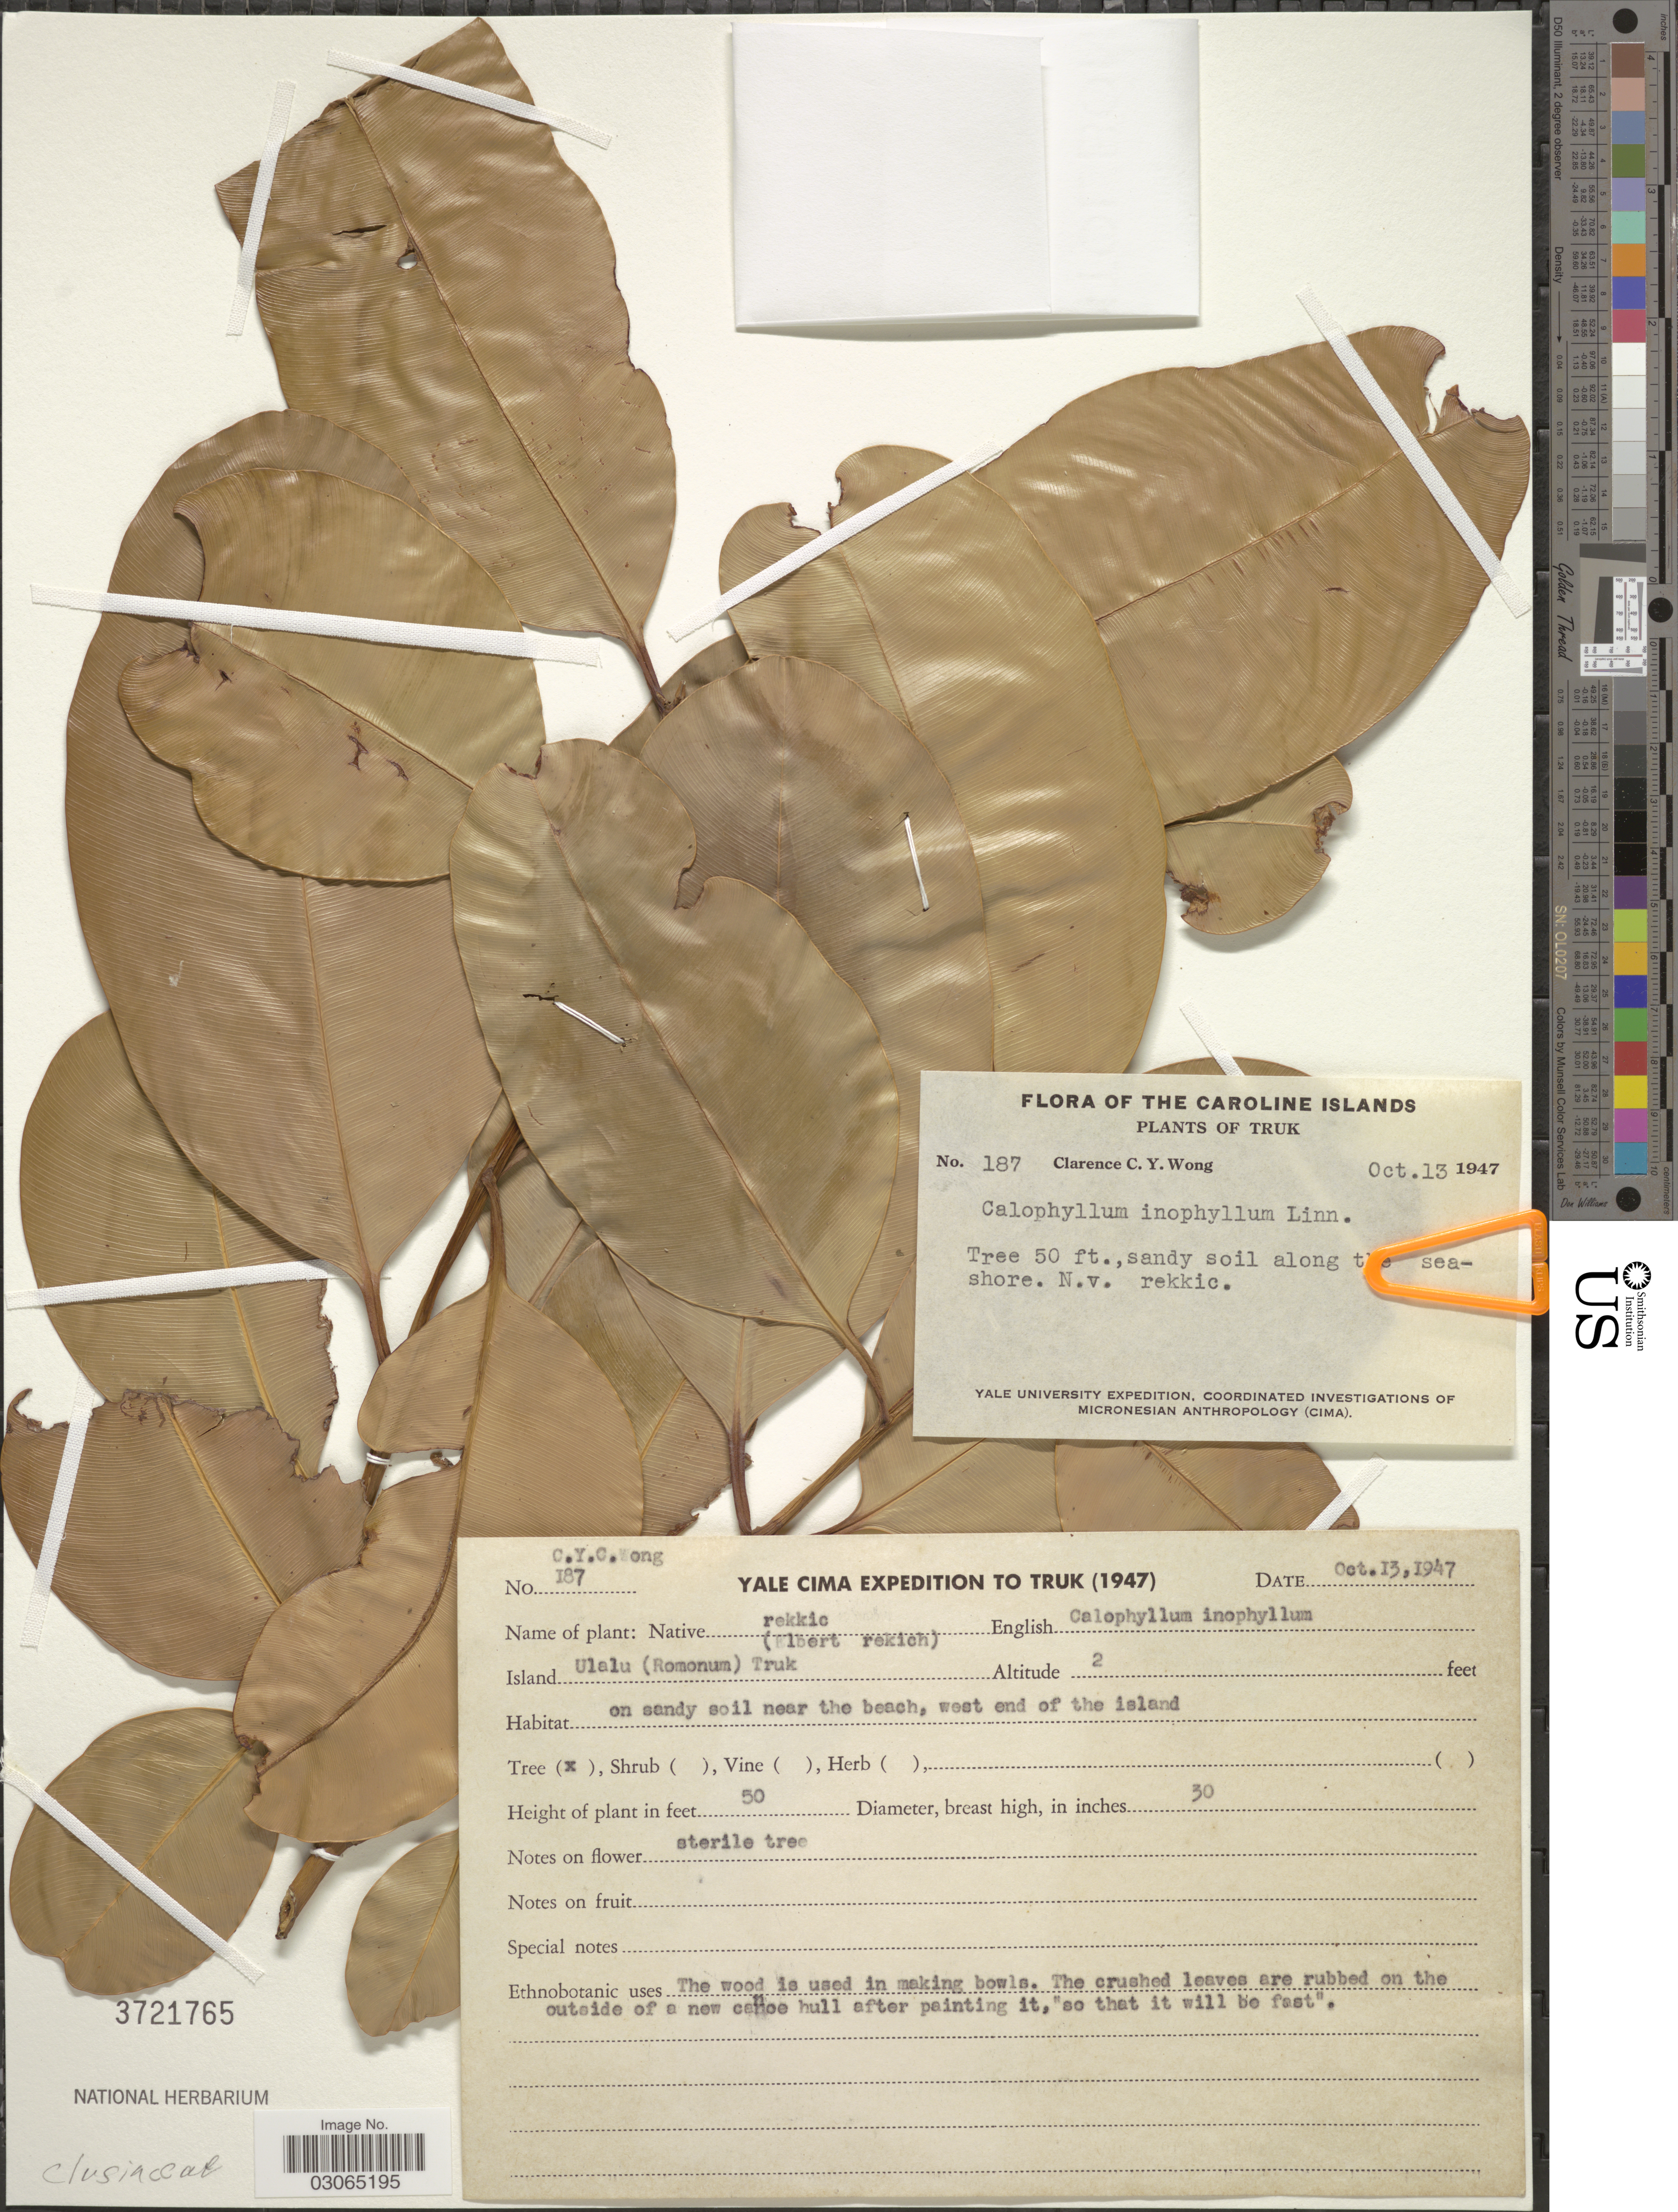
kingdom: Plantae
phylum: Tracheophyta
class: Magnoliopsida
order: Malpighiales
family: Calophyllaceae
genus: Calophyllum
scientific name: Calophyllum inophyllum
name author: L.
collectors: C. Y. C. Wong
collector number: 187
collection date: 1947-10-13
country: Micronesia, Federated States of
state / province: Truk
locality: Caroline Islands. Sandy soil along t [illegible text]a seas-shore. Island Ulalu (Romonum) Truk. On sandy soil near the beach, west end of the island.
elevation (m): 1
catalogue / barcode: US 3721765